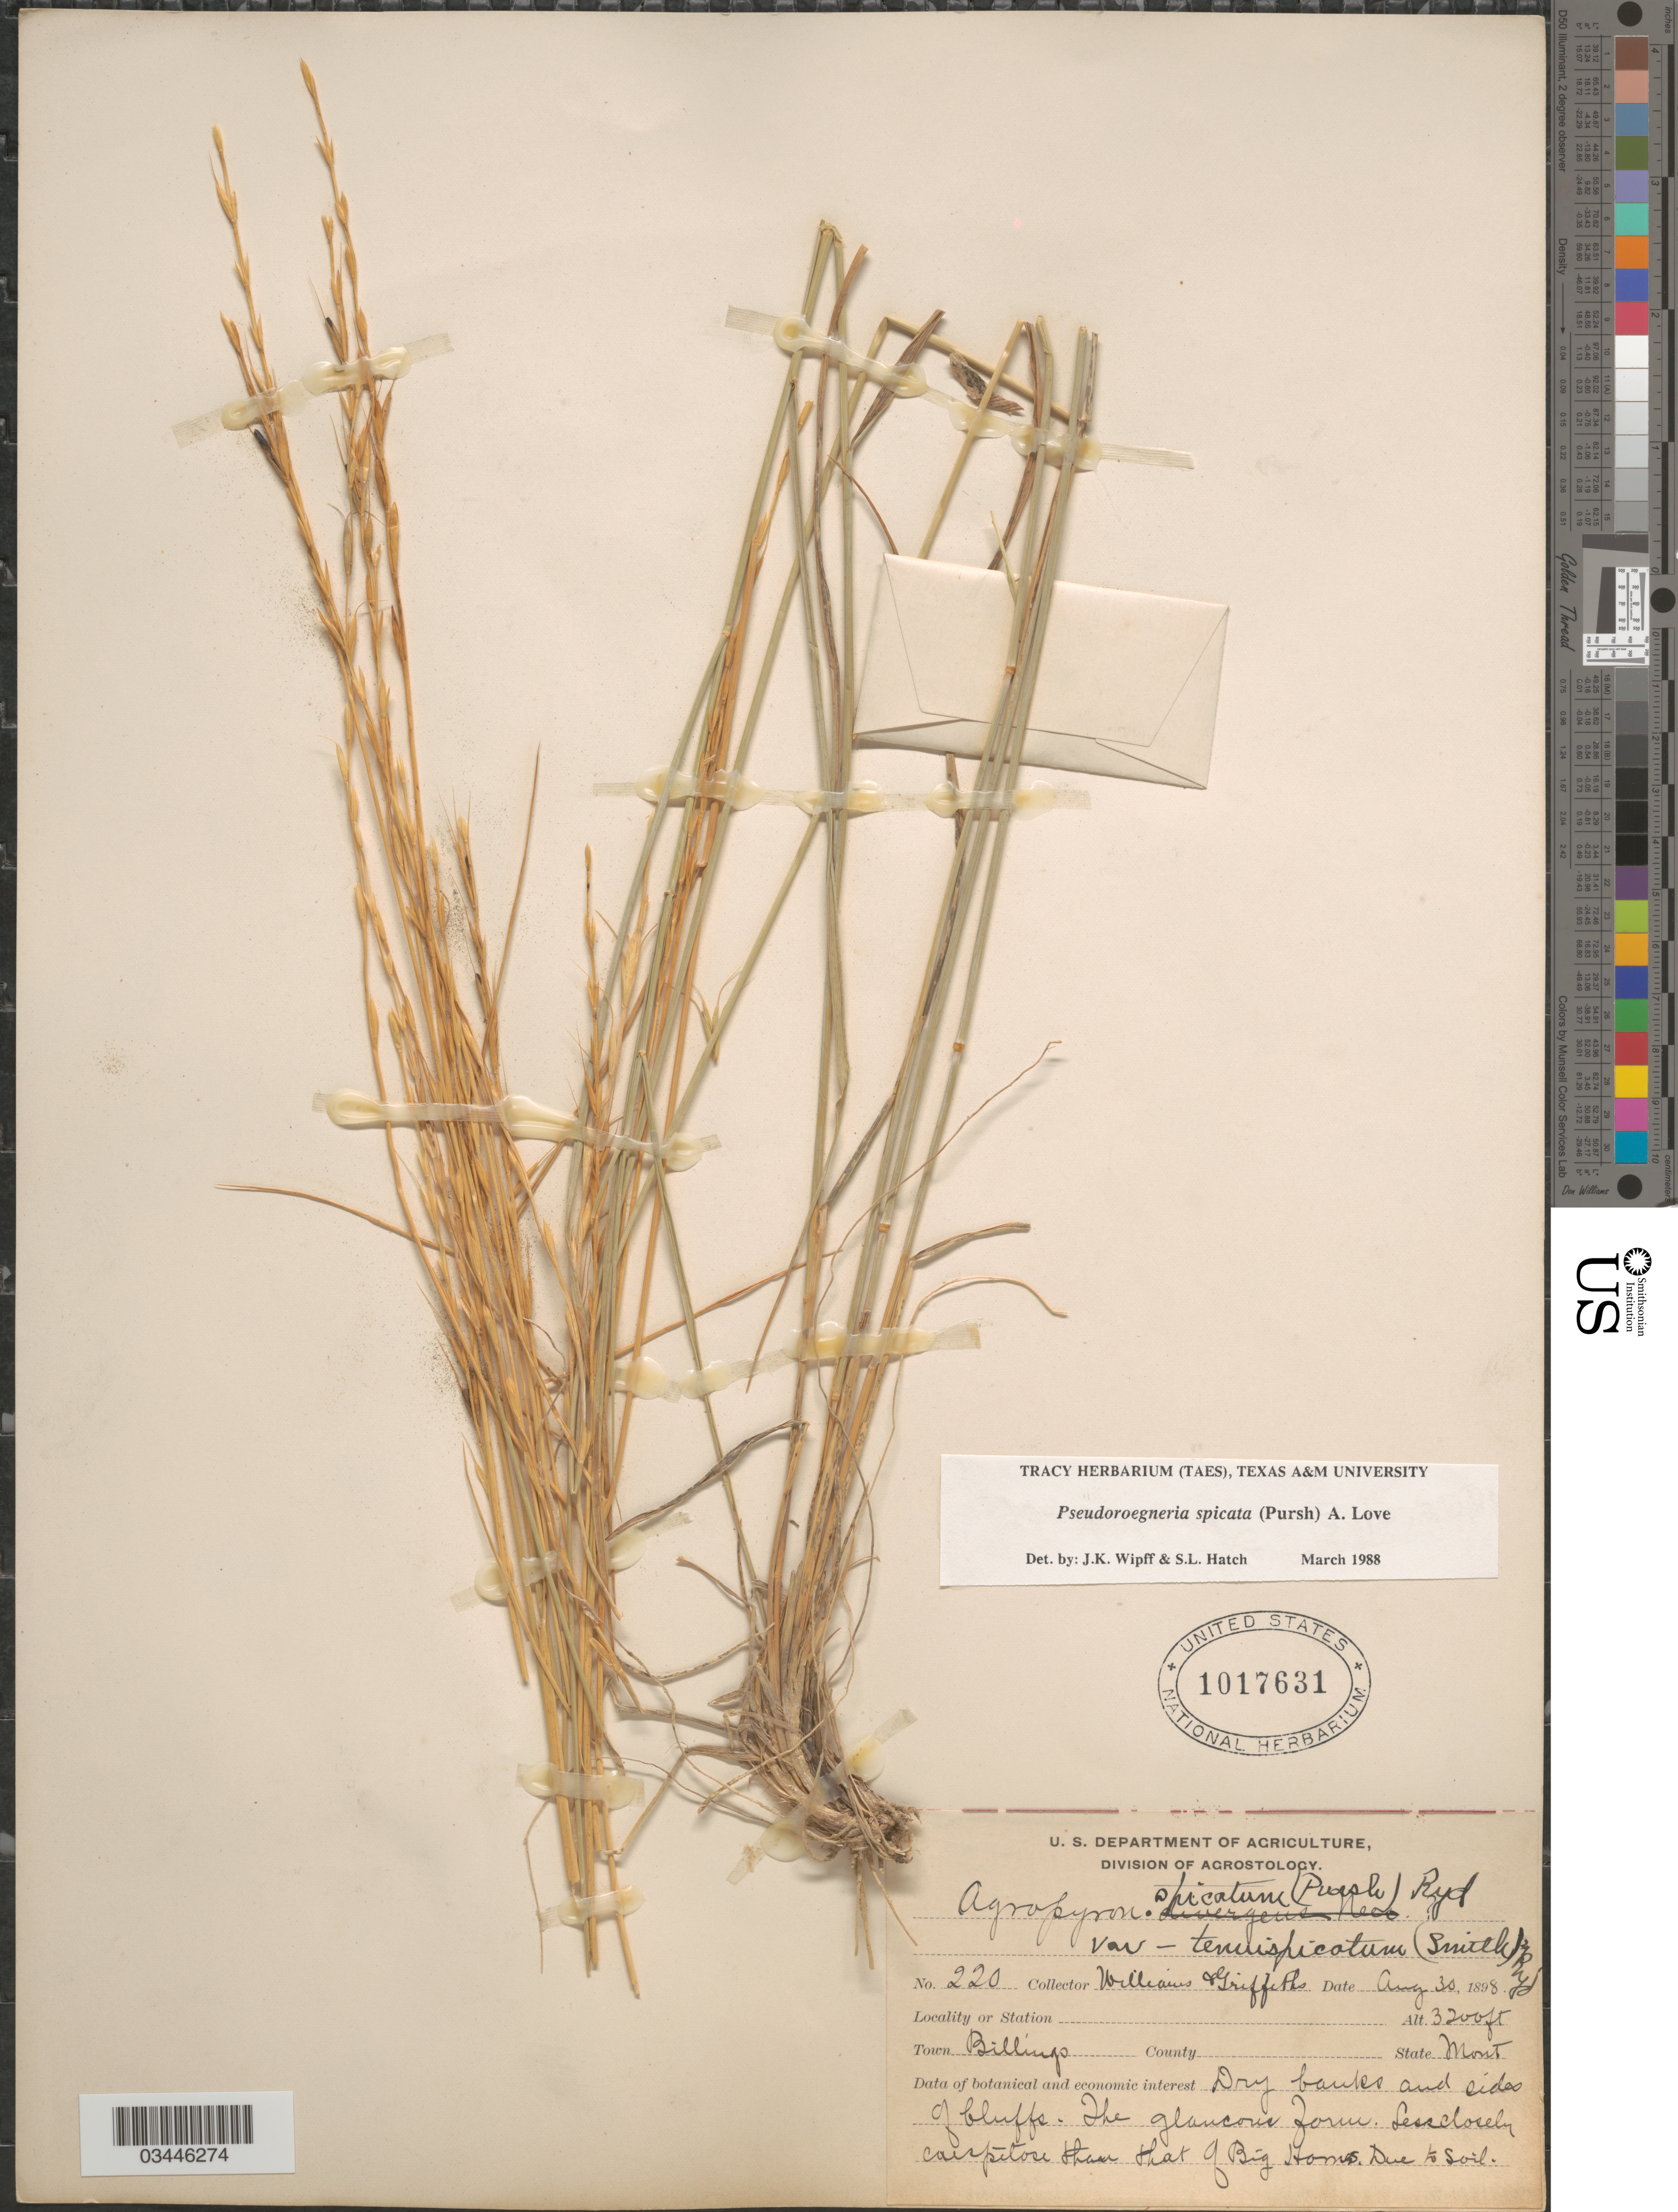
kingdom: Plantae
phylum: Tracheophyta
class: Liliopsida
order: Poales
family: Poaceae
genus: Pseudoroegneria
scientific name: Pseudoroegneria spicata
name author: (Pursh) Á. Löve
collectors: -- Williams & -- Griffiths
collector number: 220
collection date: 1898-08-30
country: United States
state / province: Montana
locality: Town Billings. Dry banks and sides of bluffs.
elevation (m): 975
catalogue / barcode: US 1017631